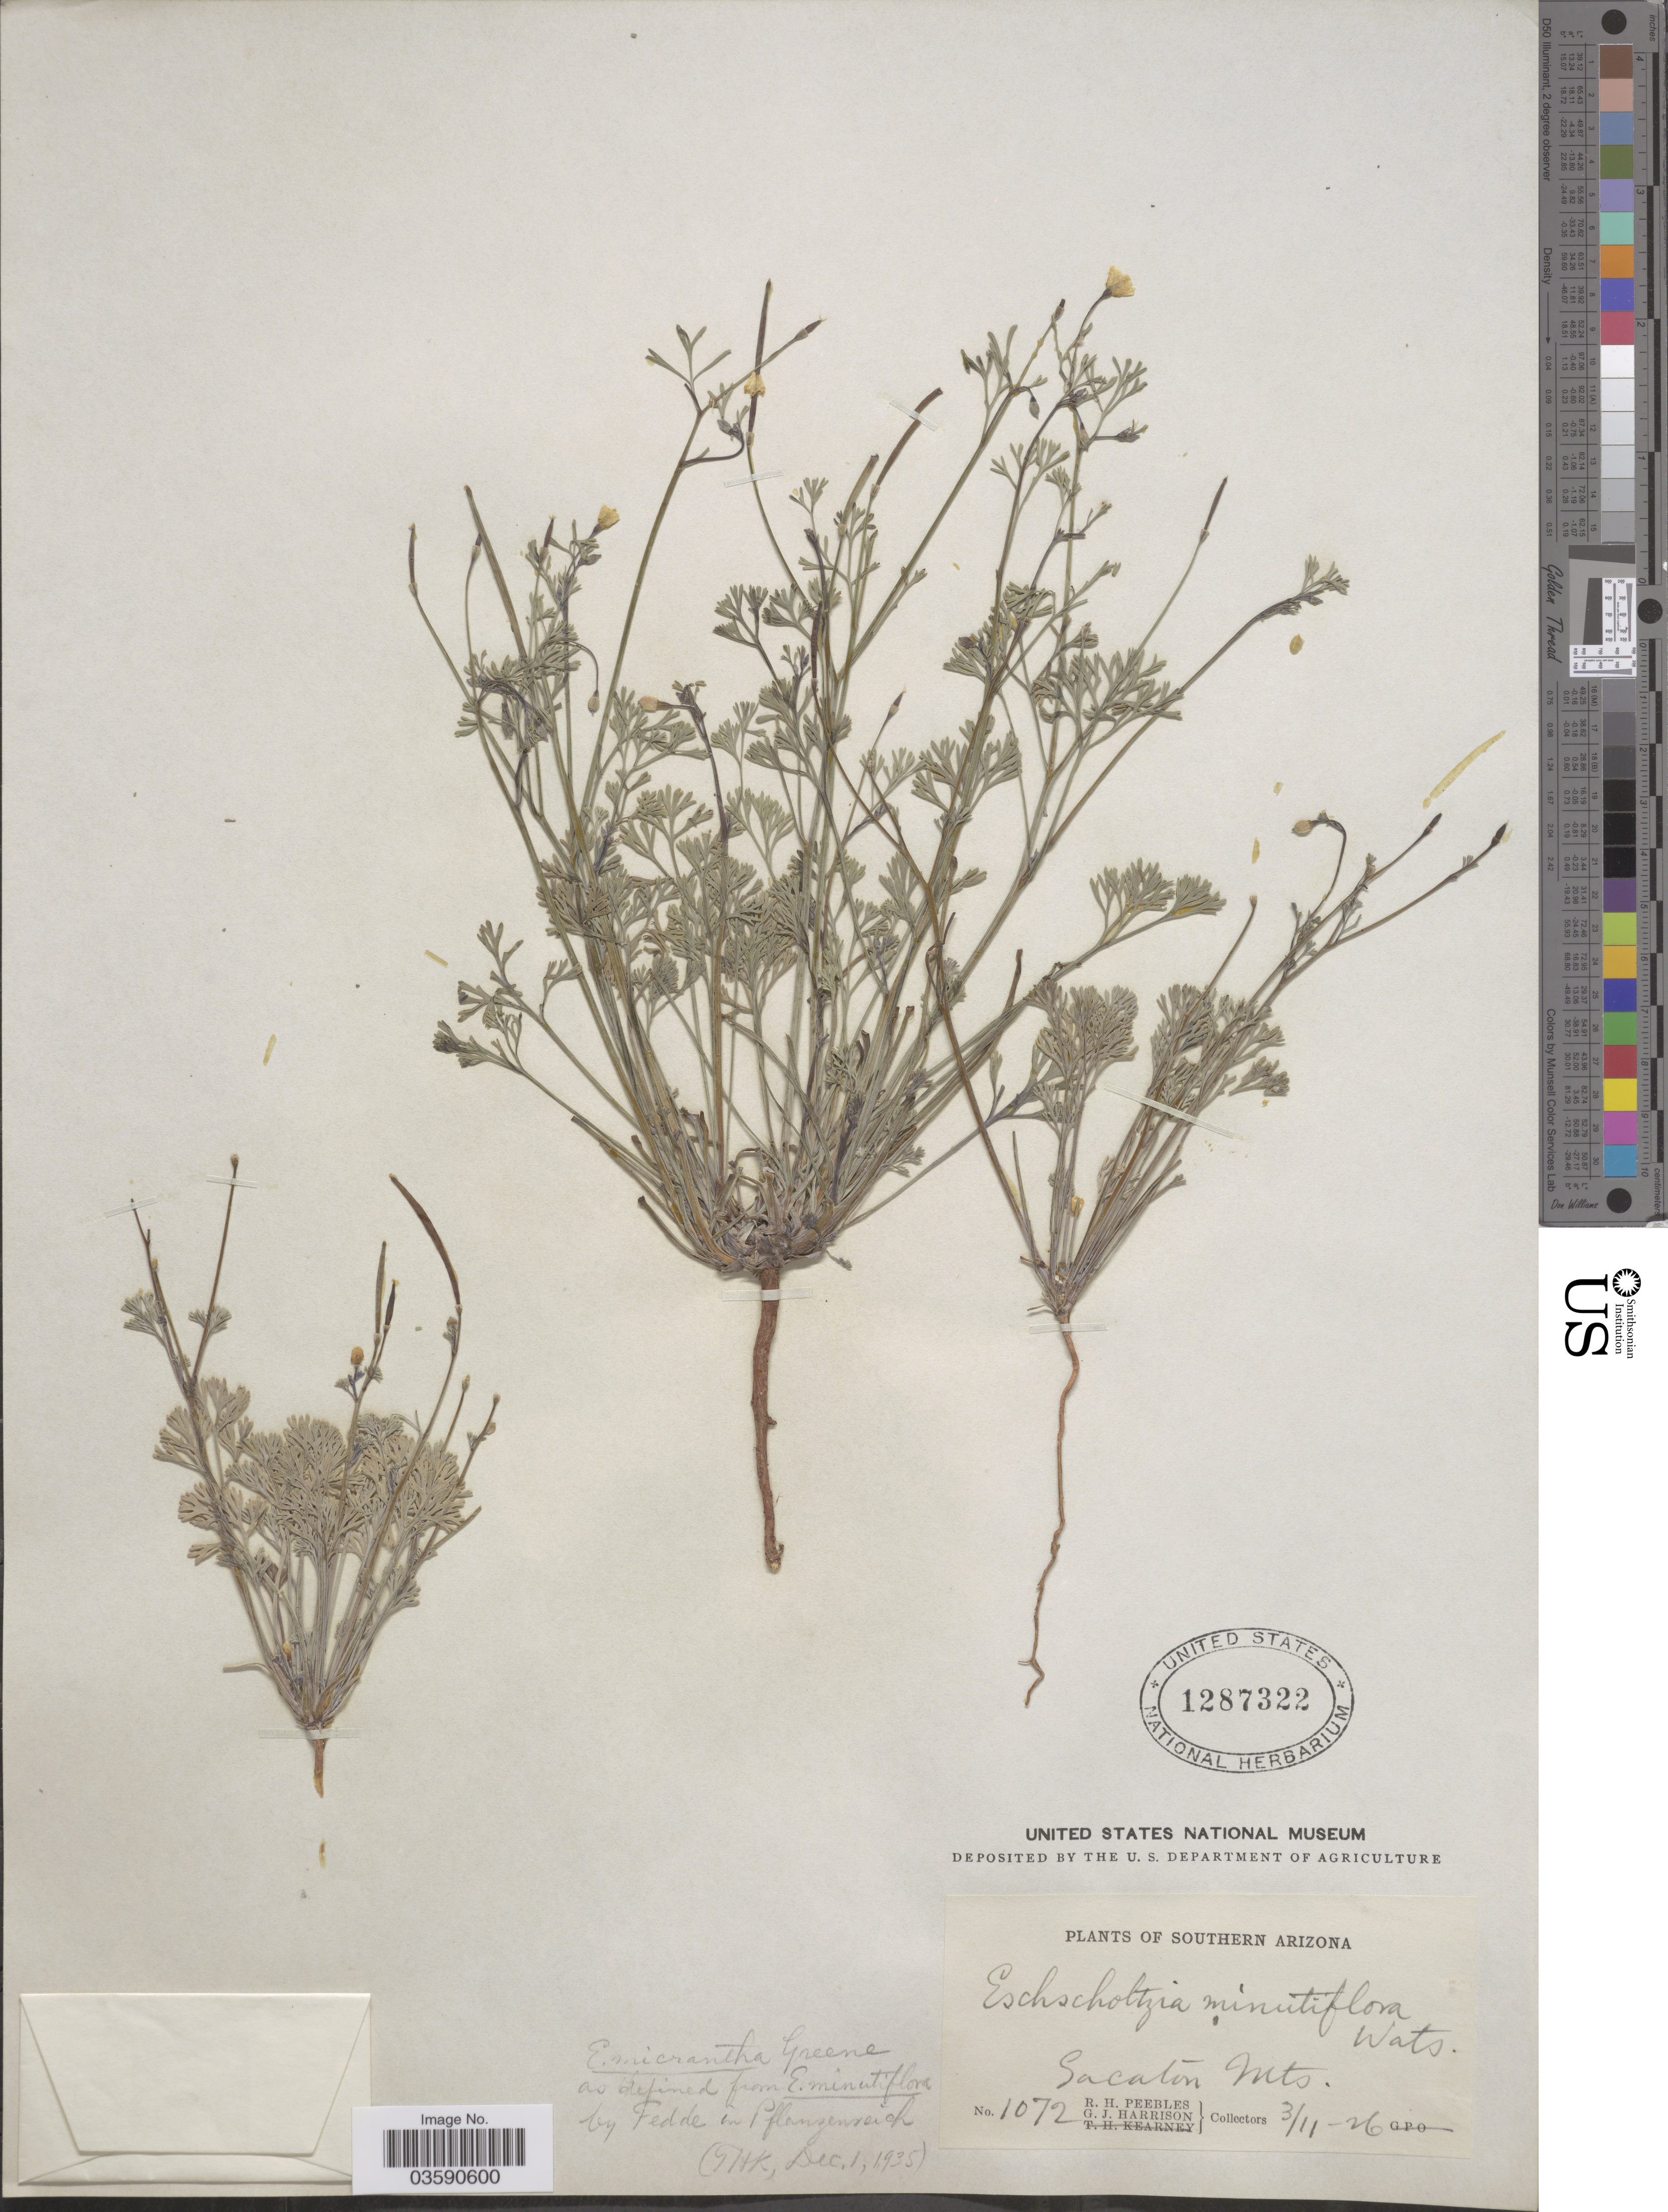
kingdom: Plantae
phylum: Tracheophyta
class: Magnoliopsida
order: Ranunculales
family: Papaveraceae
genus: Eschscholzia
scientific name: Eschscholzia minuscula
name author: Greene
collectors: R. H. Peebles & G. J. Harrison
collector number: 1072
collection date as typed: Transcribed d/m/y: 11/3/26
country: United States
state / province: Arizona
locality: Southern Arizona. Sacaton Mts.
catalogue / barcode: US 1287322